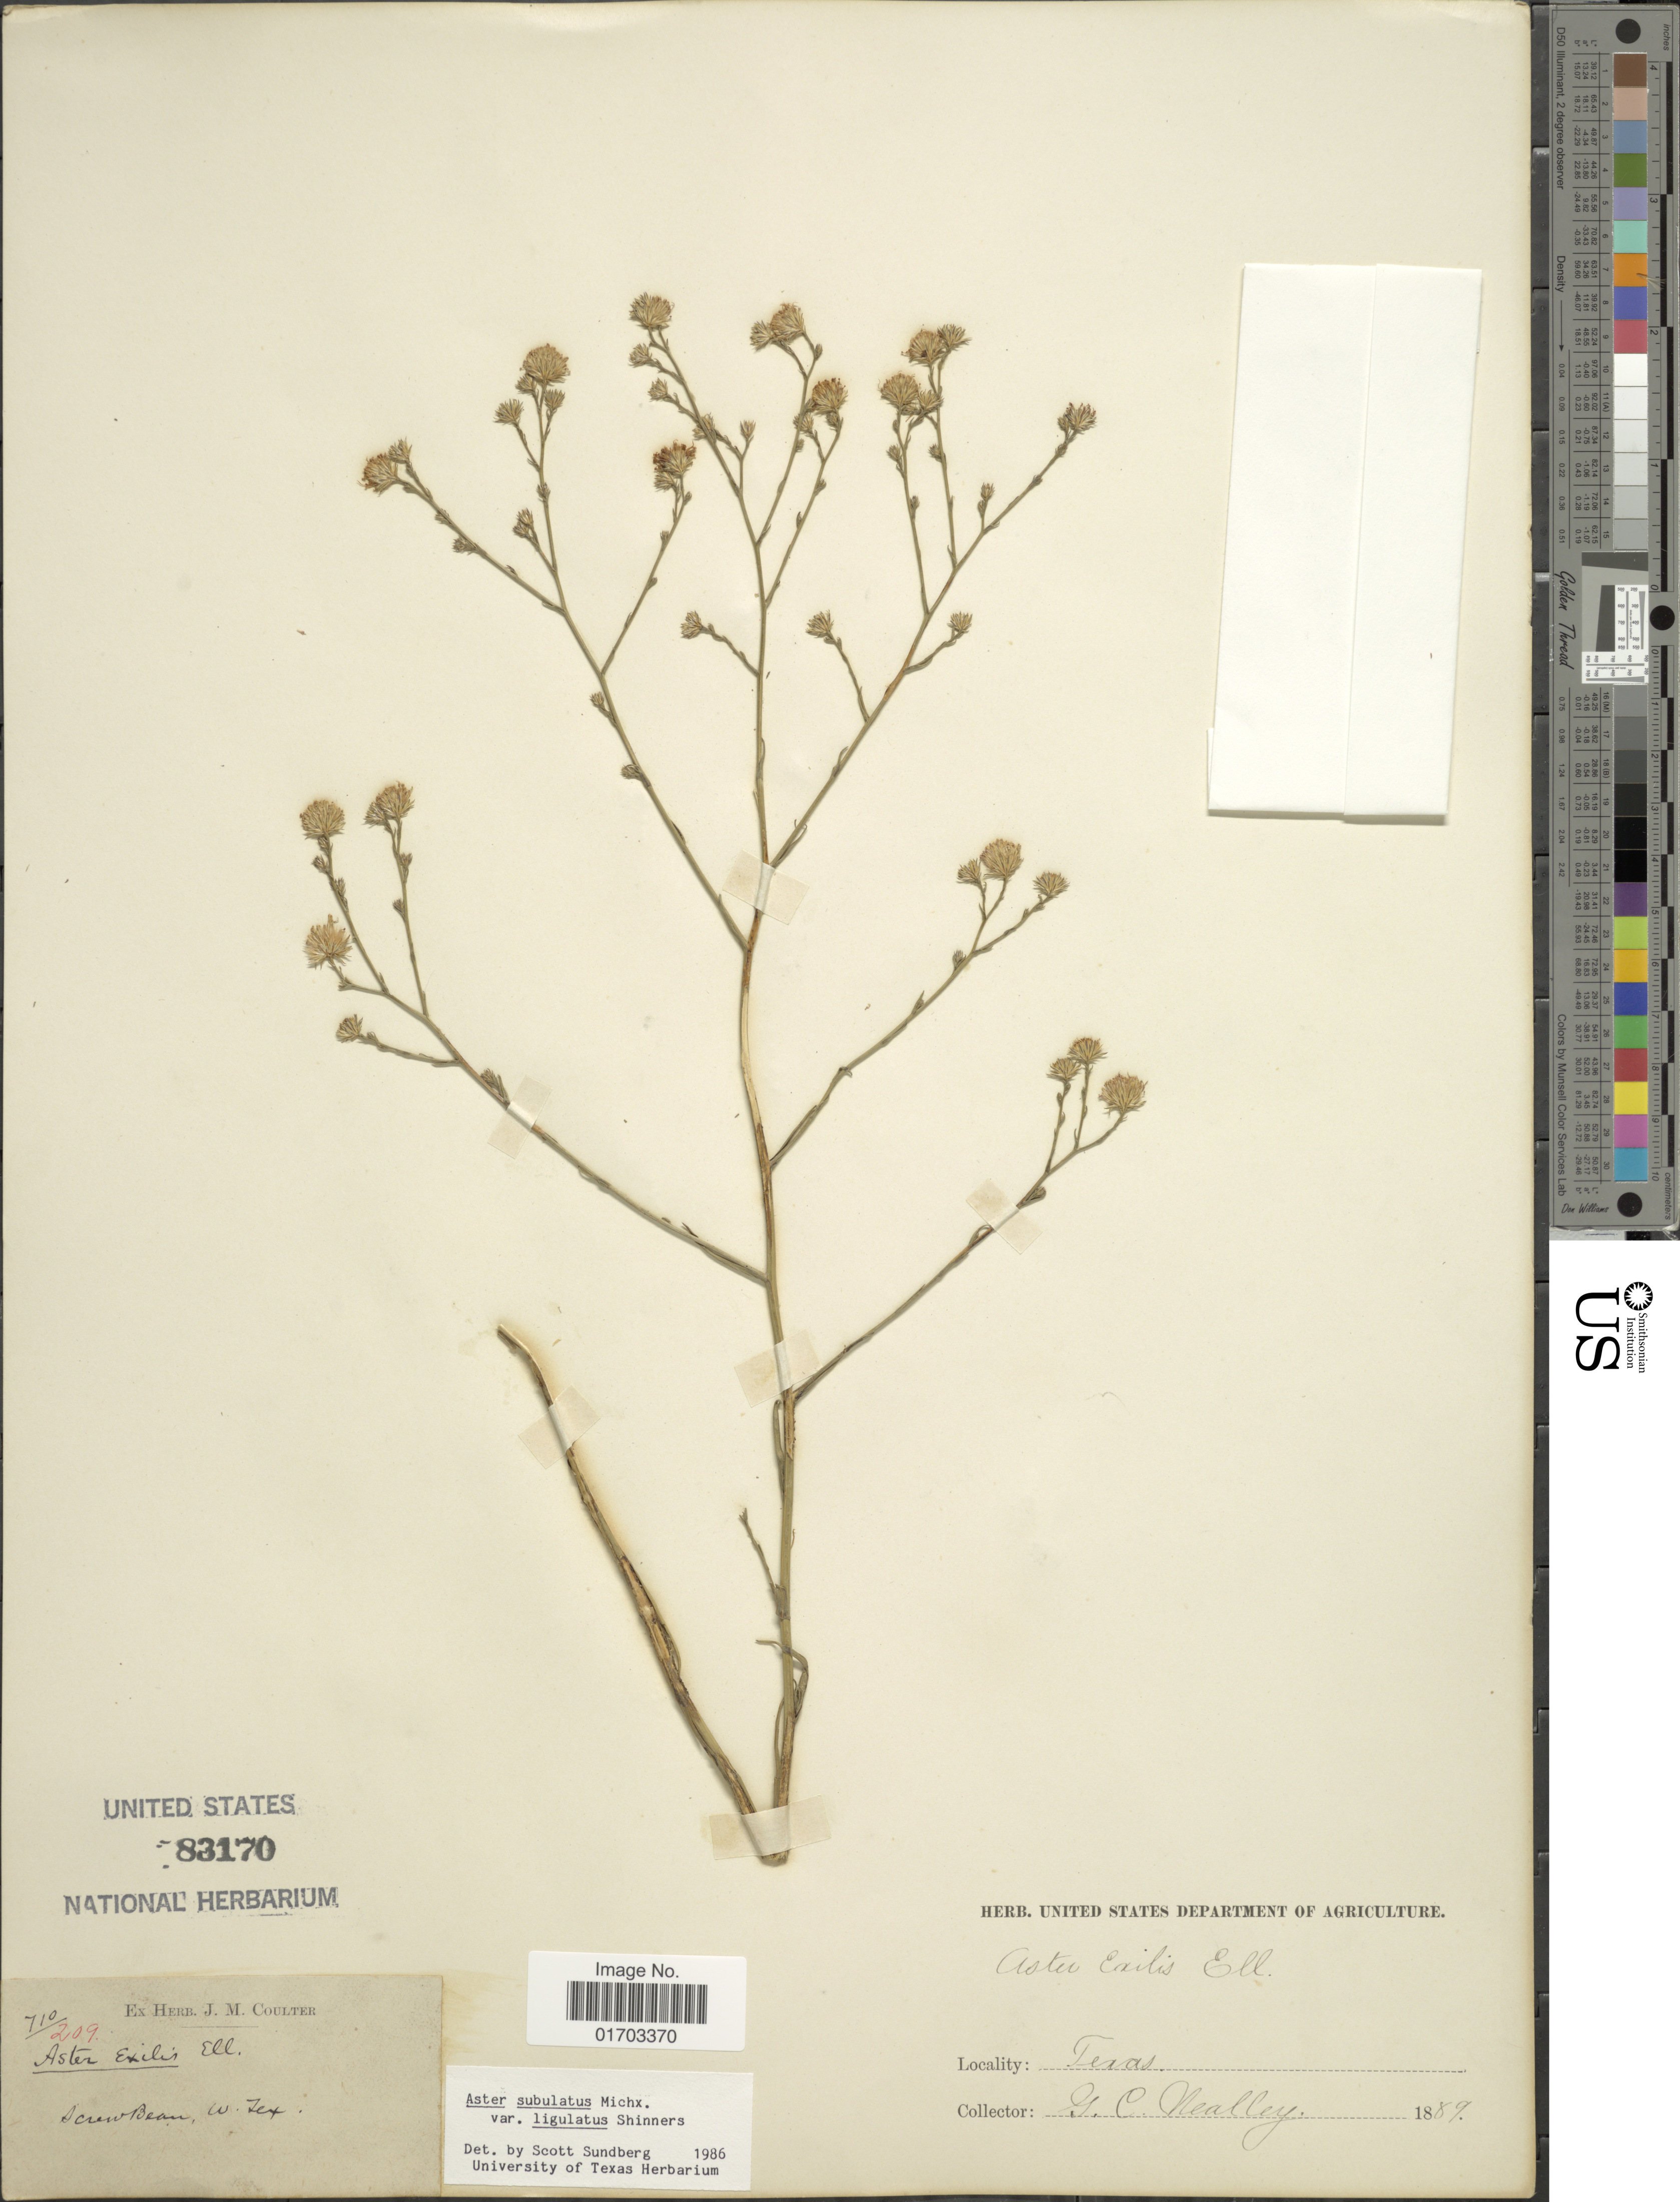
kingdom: Plantae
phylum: Tracheophyta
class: Magnoliopsida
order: Asterales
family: Asteraceae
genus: Symphyotrichum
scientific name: Symphyotrichum subulatum var. ligulatum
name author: (Shinners) S.D. Sundb.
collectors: G. C. Nealley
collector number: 710/209?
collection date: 1889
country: United States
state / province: Texas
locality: Screw Bean, W. Tex.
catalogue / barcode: US 83170